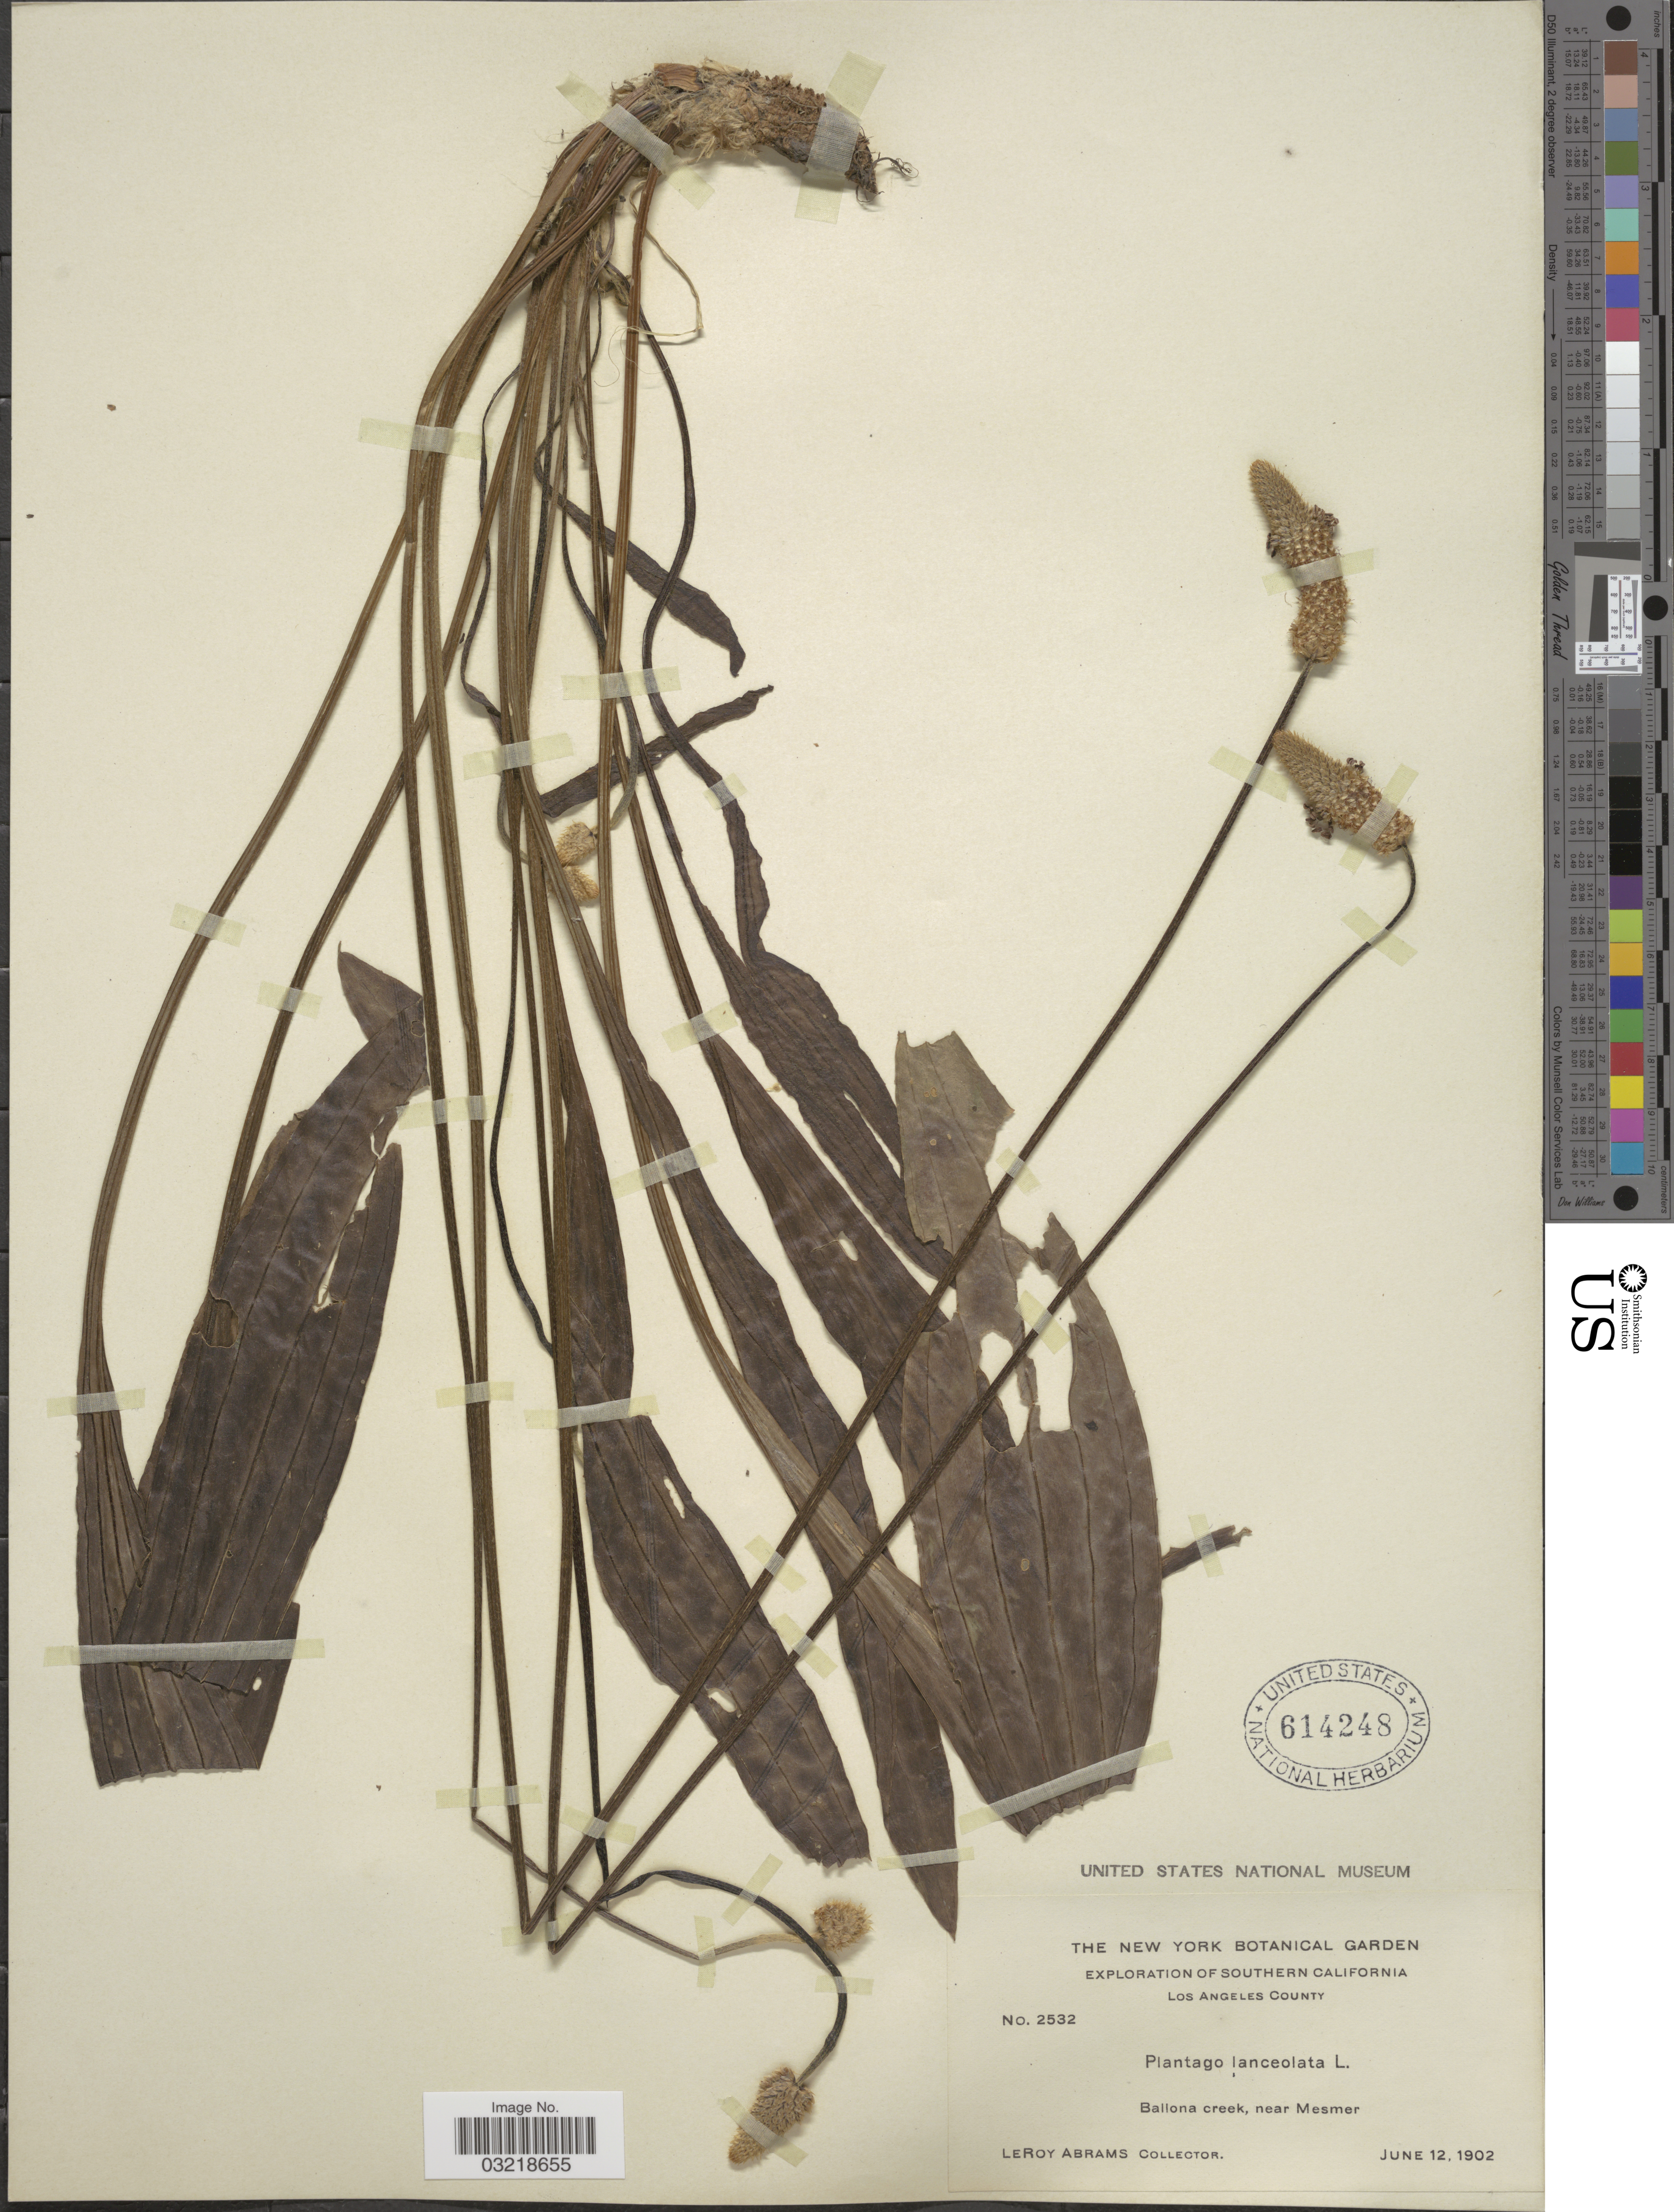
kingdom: Plantae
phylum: Tracheophyta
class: Magnoliopsida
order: Lamiales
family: Plantaginaceae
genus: Plantago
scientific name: Plantago lanceolata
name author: L.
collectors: L. Abrams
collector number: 2532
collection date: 1902-06-12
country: United States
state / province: California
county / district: Los Angeles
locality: Southern California. Los Angeles County. Ballona creek, near Mesmer.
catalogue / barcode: US 614248